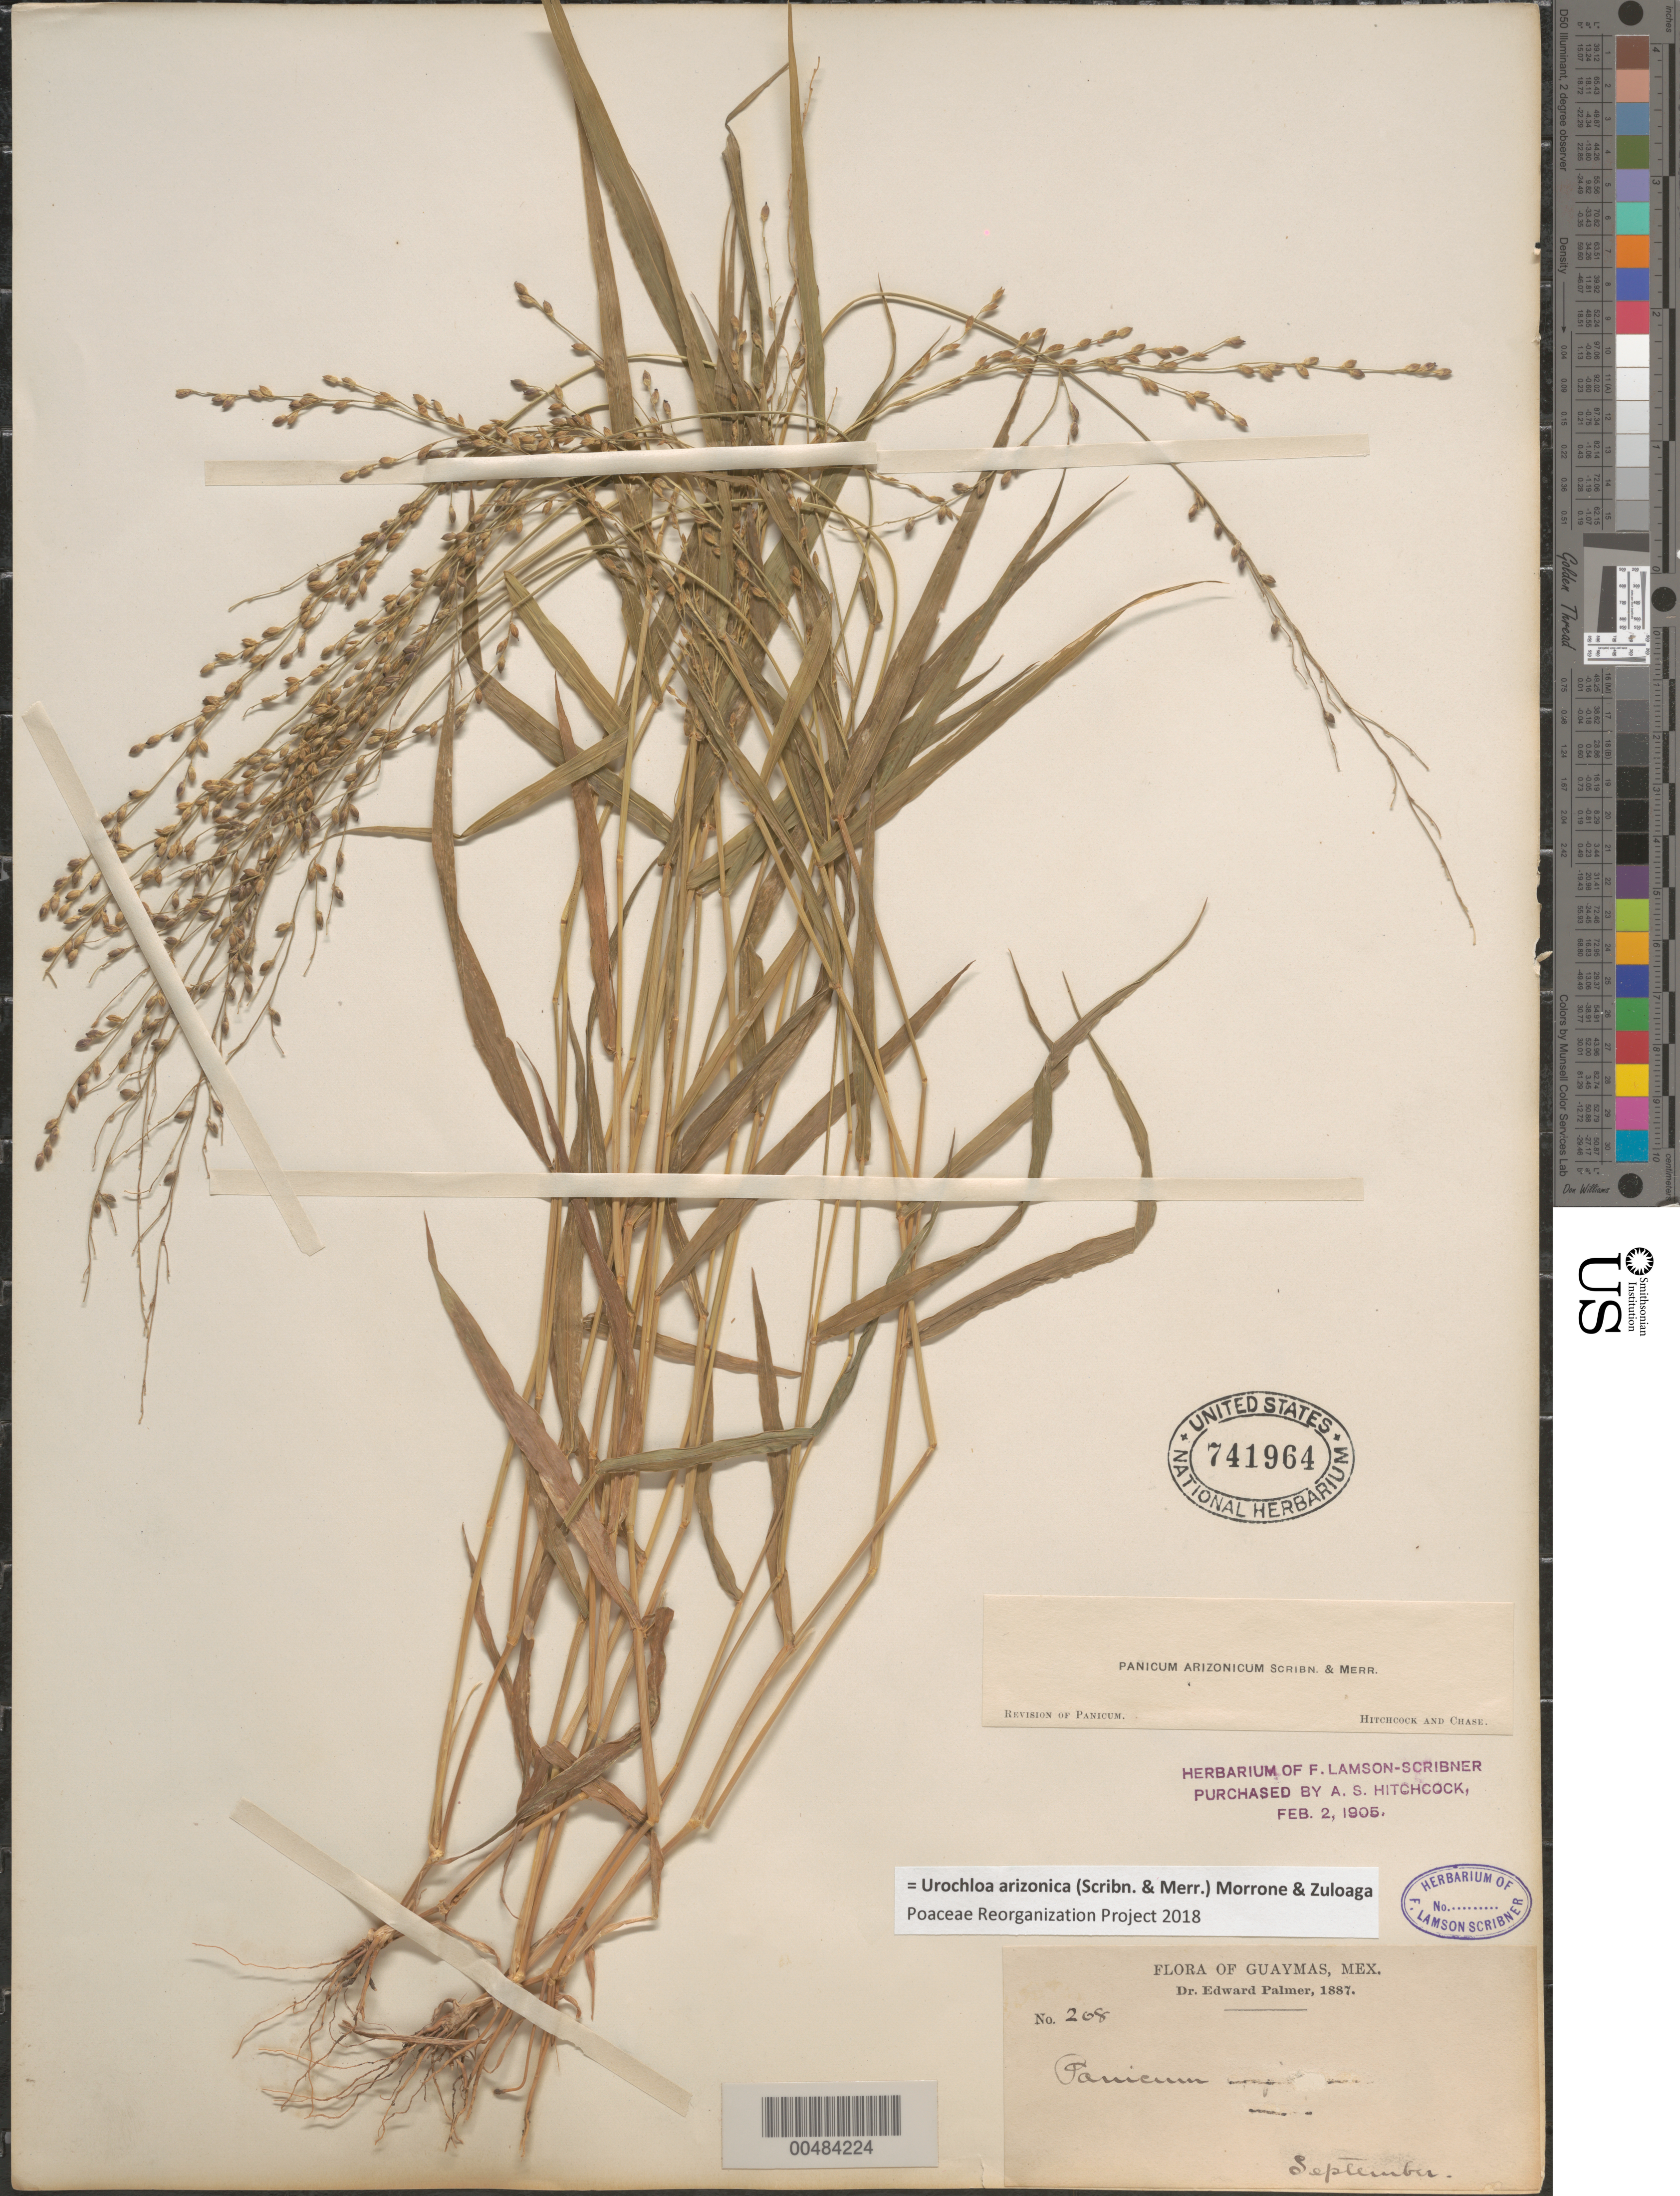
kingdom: Plantae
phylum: Tracheophyta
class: Liliopsida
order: Poales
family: Poaceae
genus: Brachiaria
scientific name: Brachiaria arizonicum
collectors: E. Palmer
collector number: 208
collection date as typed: Sep 1887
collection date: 1887-09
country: Mexico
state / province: Sonora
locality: Guaymas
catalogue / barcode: US 741964